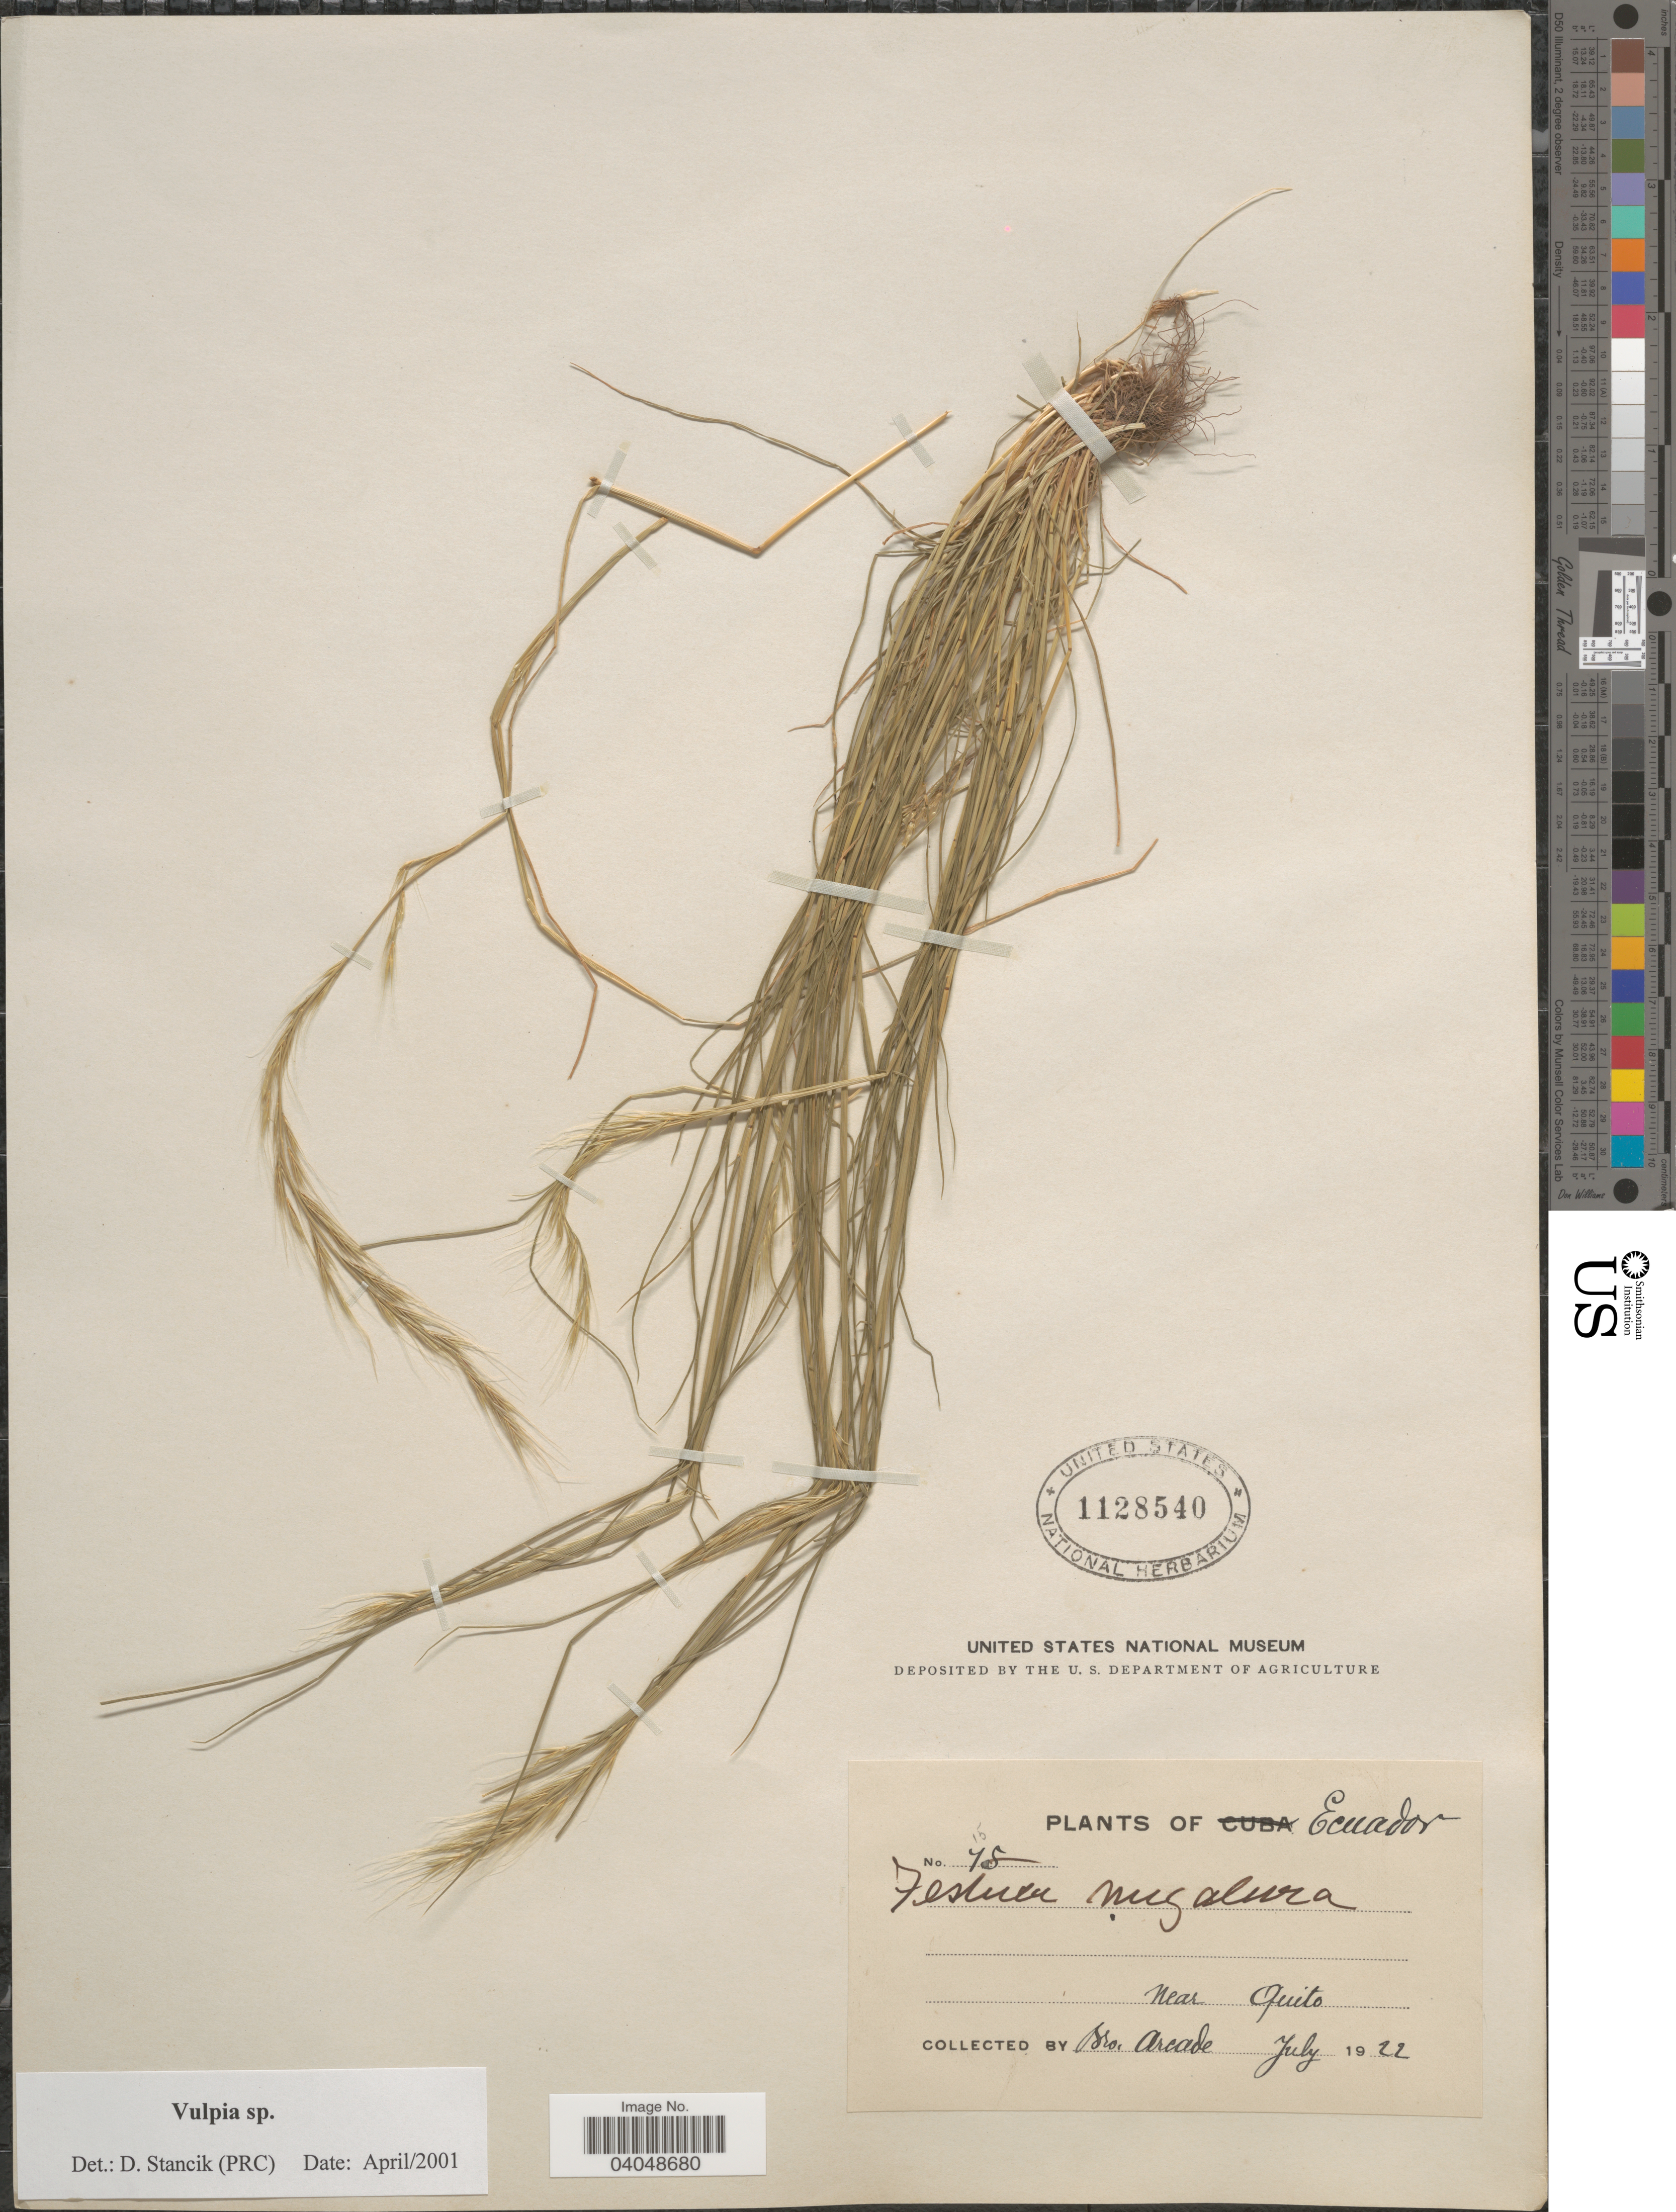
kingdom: Plantae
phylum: Tracheophyta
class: Liliopsida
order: Poales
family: Poaceae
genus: Festuca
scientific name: Festuca sp.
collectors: Arcade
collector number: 75*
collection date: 1922-07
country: Ecuador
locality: Near Quito.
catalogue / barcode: US 1128540